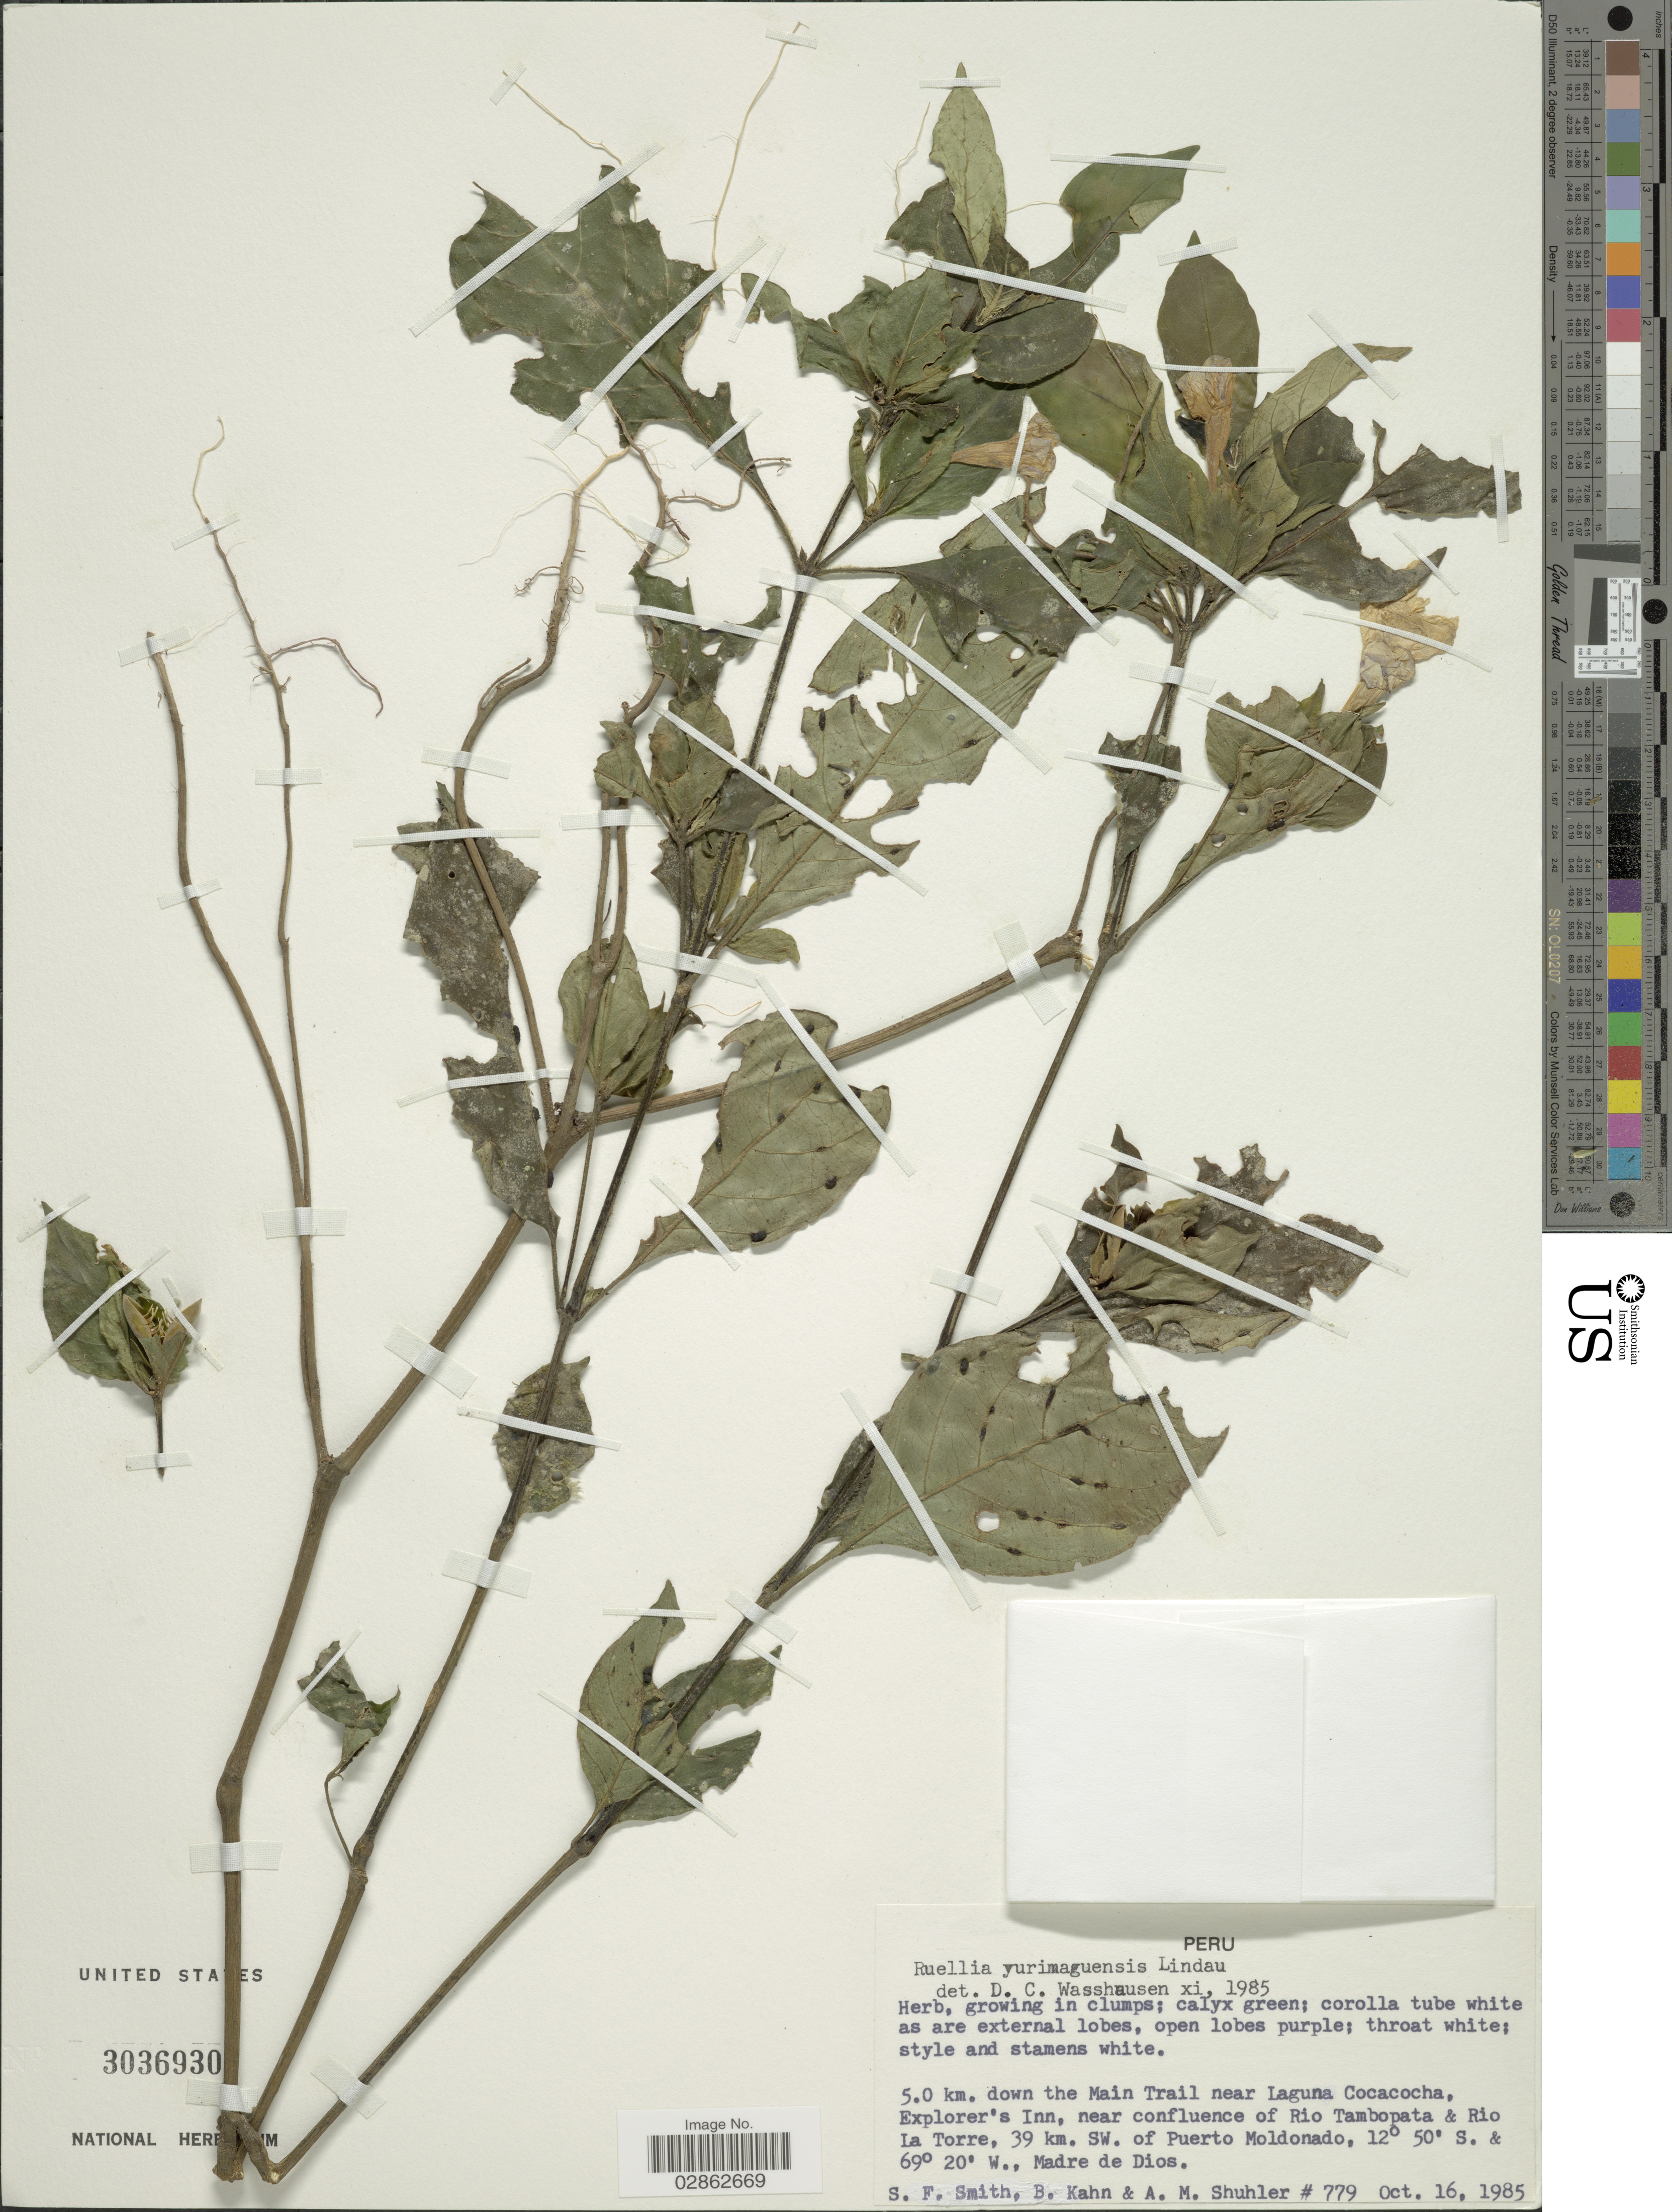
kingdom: Plantae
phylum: Tracheophyta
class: Magnoliopsida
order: Lamiales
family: Acanthaceae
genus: Ruellia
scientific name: Ruellia yurimaguensis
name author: Lindau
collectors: S.F. Smith, B. Kahn & A. Shuhler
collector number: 779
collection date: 1985-10-16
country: Peru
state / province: Madre de Dios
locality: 5.0 km. down the Main Trail near Laguna Cocacocha, Explorer's Inn, near confluence of Rio Tambopata & Rio La Torre, 39 km. SW. of Puerto Moldonado.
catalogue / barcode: US 3036930